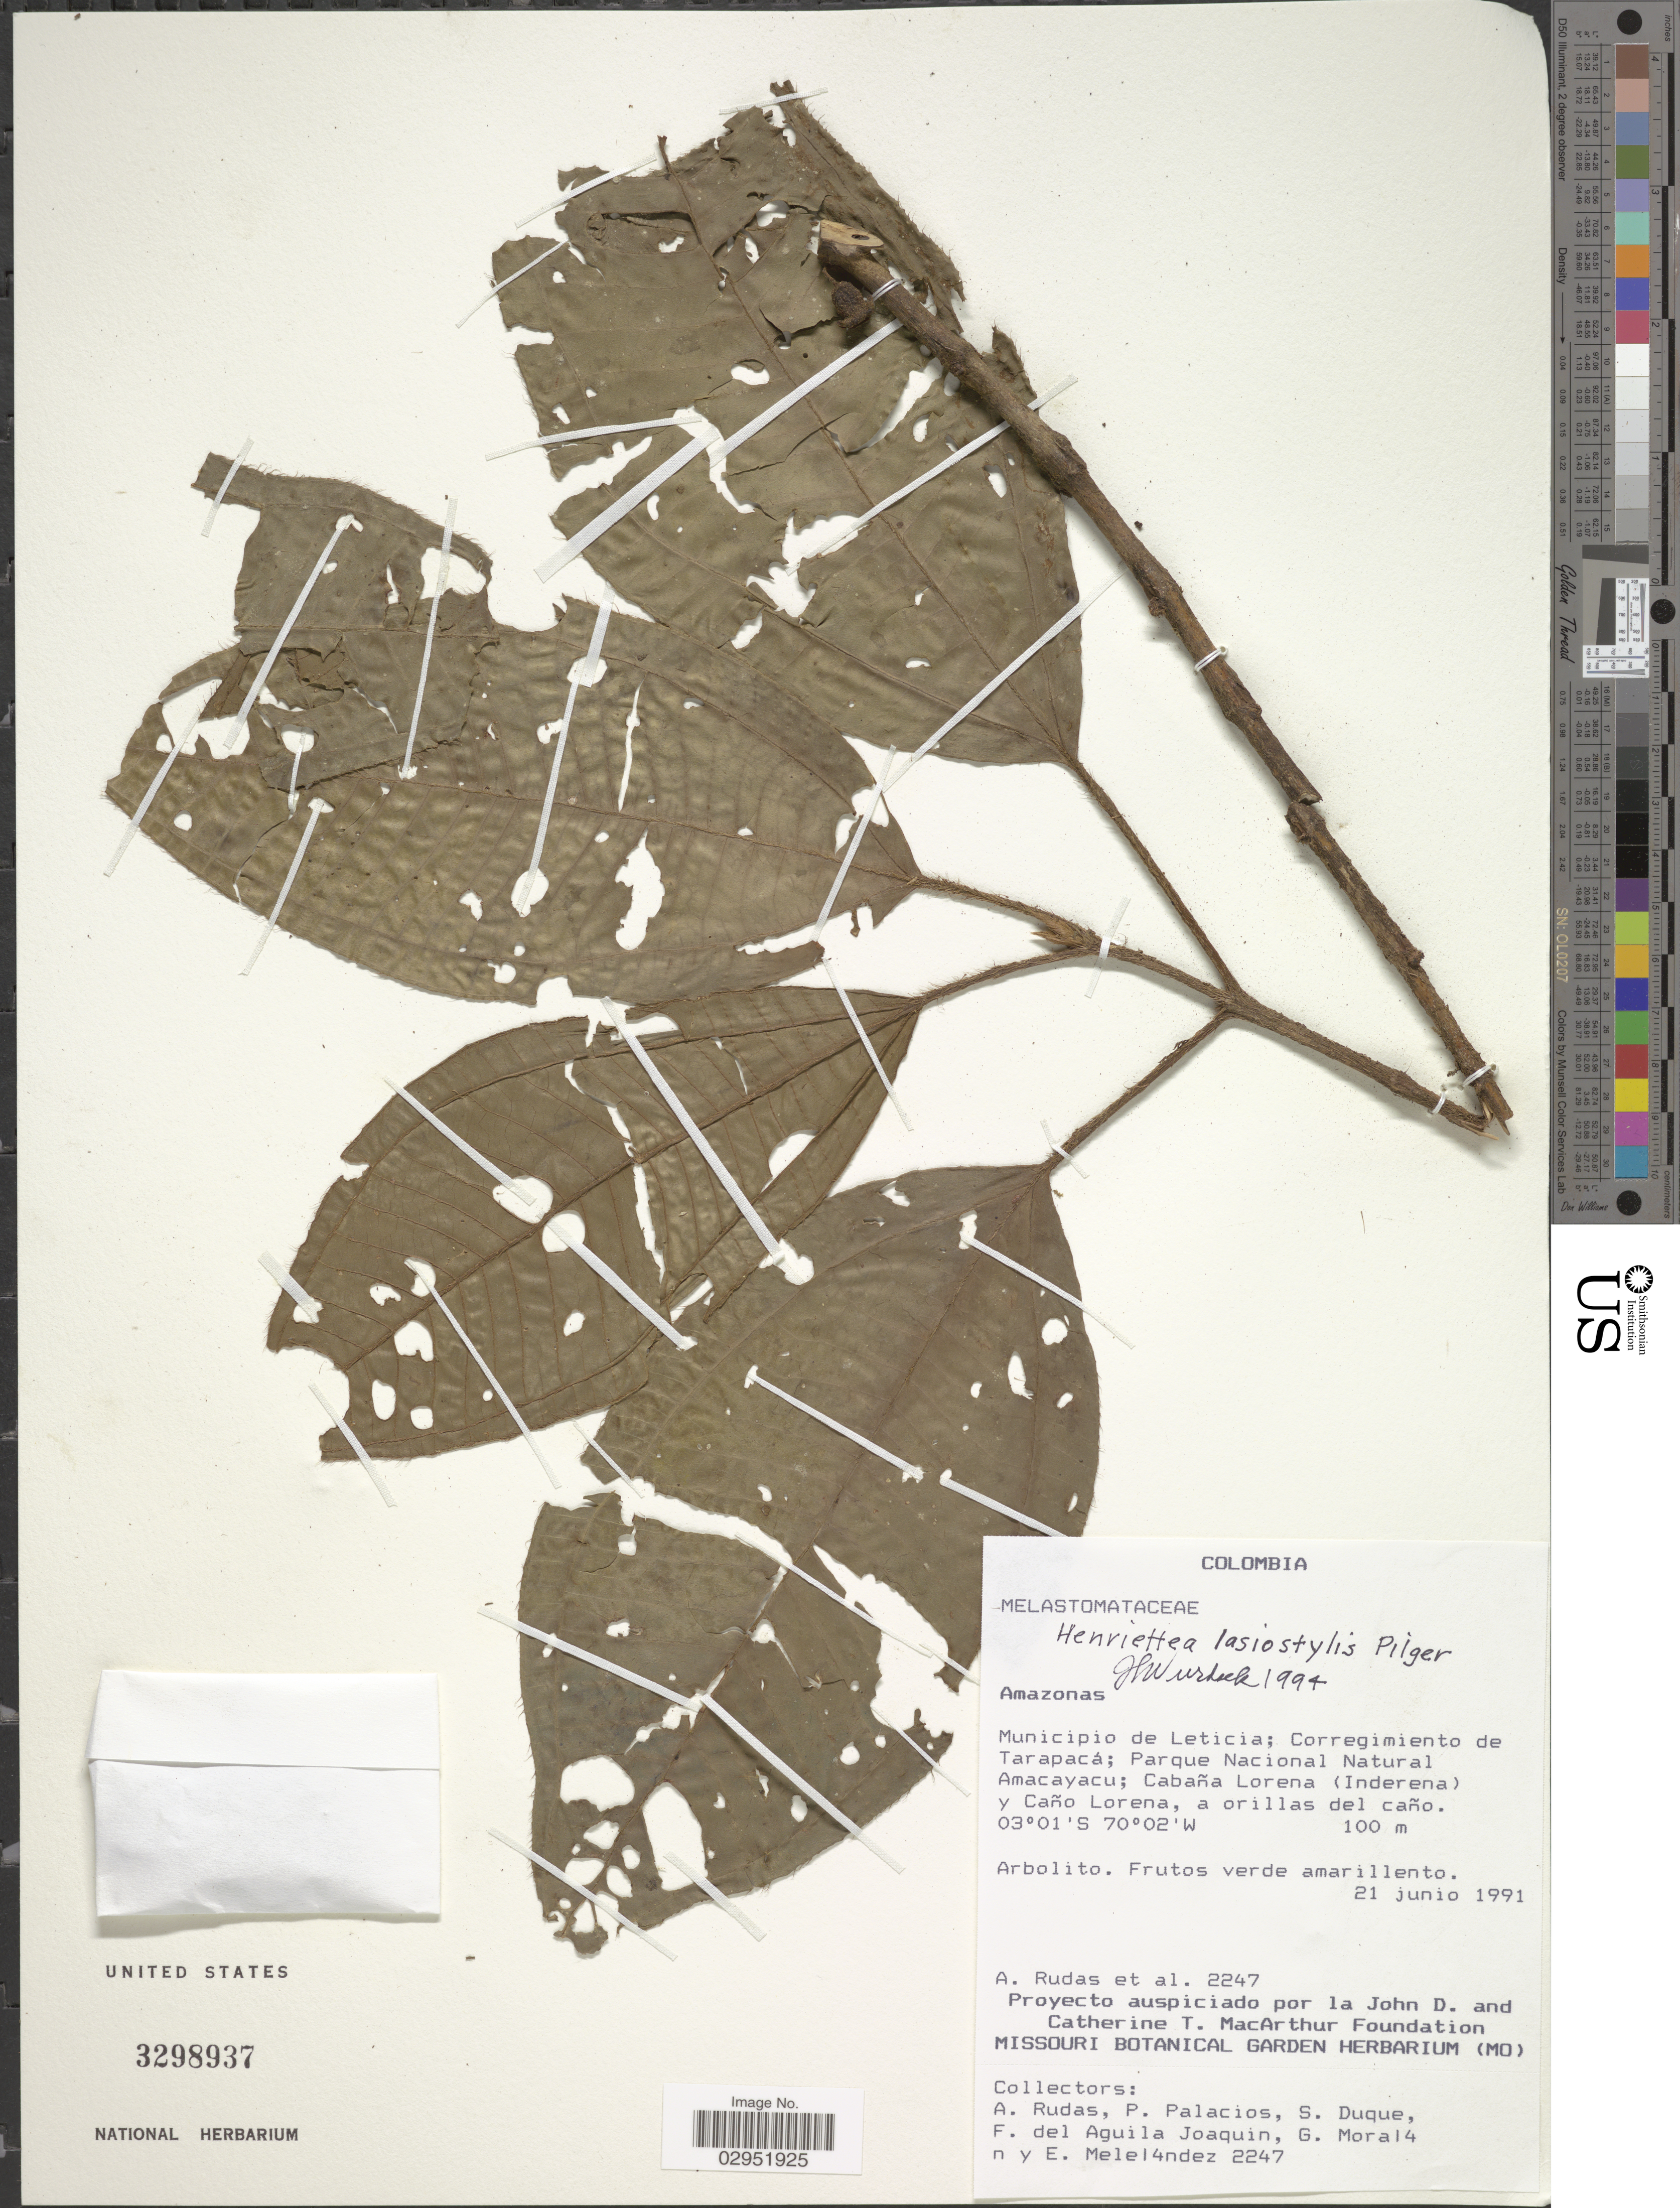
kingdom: Plantae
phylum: Tracheophyta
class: Magnoliopsida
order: Myrtales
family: Melastomataceae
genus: Henriettea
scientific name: Henriettea lasiostylis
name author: Pilg.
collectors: A. Rudas, P. Palacios, S. Duque, F. Aguila Joaquin & et al.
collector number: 2247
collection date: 1991-06-21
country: Colombia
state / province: Amazônas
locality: Municipio de Leticia; Corregimiento de Tarapacá; Parque Nacional Natural Amacayacu; Cabaña Lorena (Inderena) y Caño Lorena, a orillas del Caño.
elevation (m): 100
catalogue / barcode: US 3298937